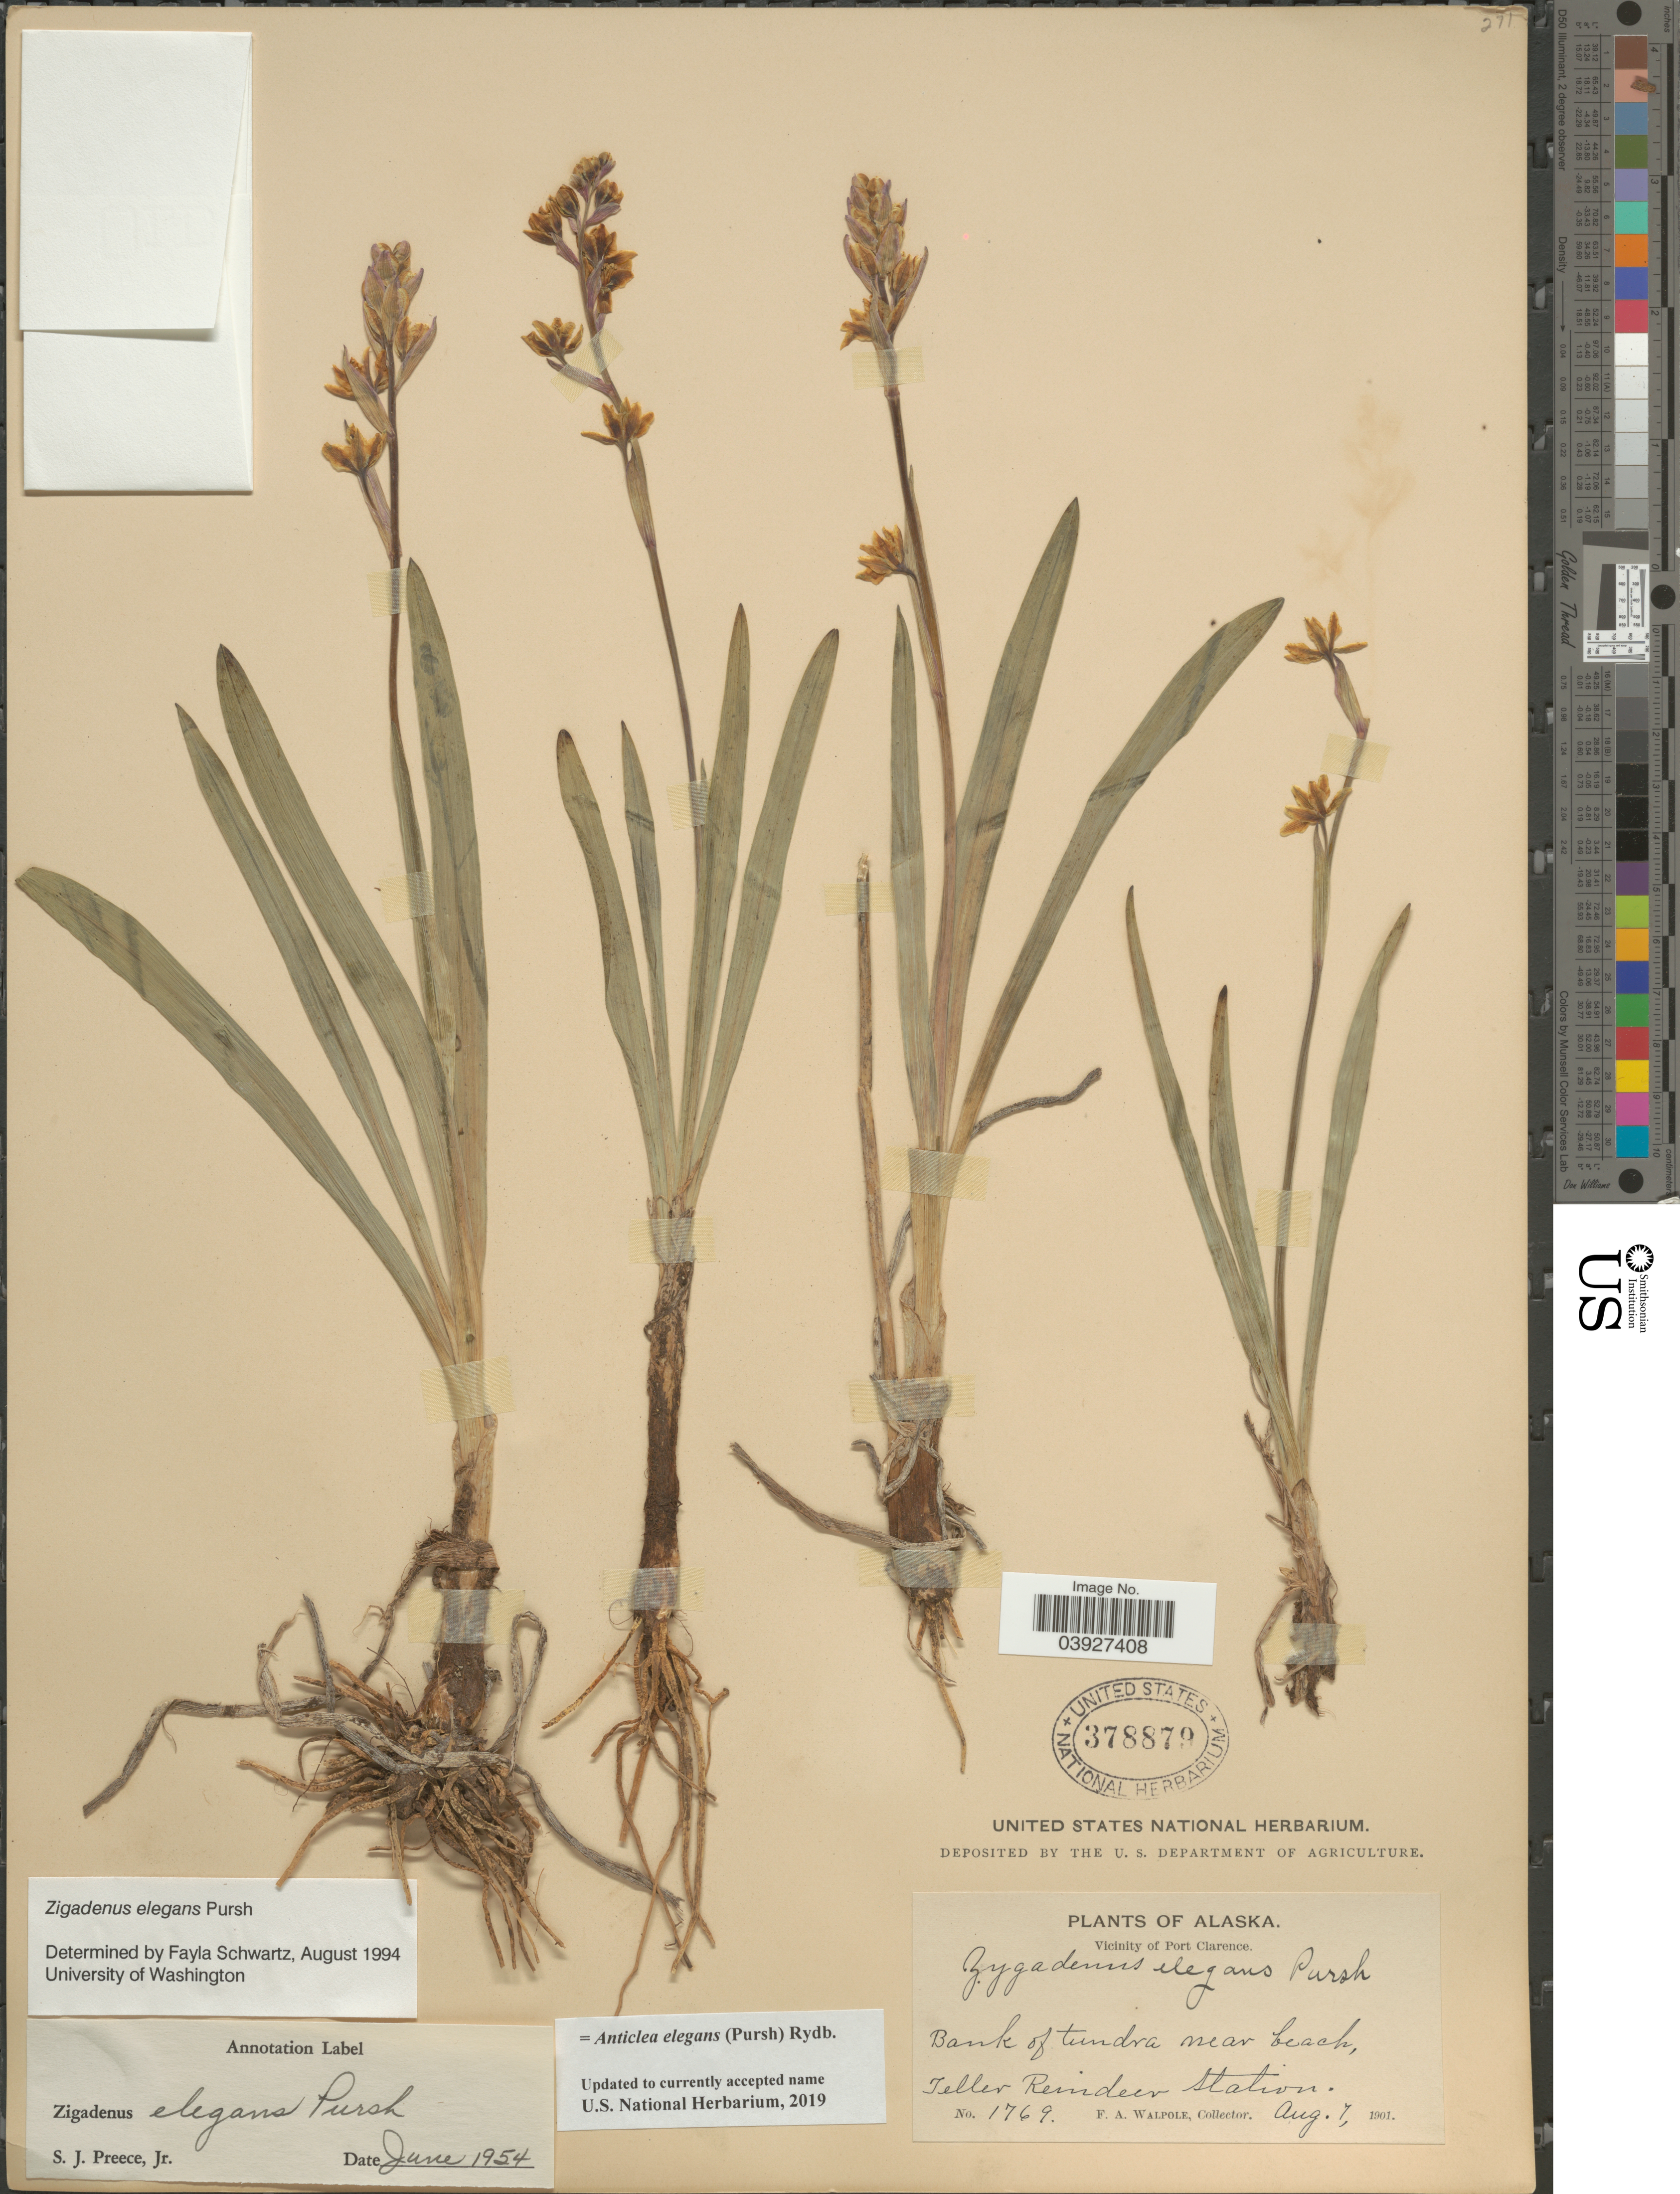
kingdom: Plantae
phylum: Tracheophyta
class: Liliopsida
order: Liliales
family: Melanthiaceae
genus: Anticlea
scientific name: Anticlea elegans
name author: (Pursh) Rydb.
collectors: F. Walpole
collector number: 1769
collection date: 1901-08-07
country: United States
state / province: Alaska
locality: Vicinity of Port Clarence. Bank of tundra near beach, Teller Reindeer Station.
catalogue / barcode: US 378879